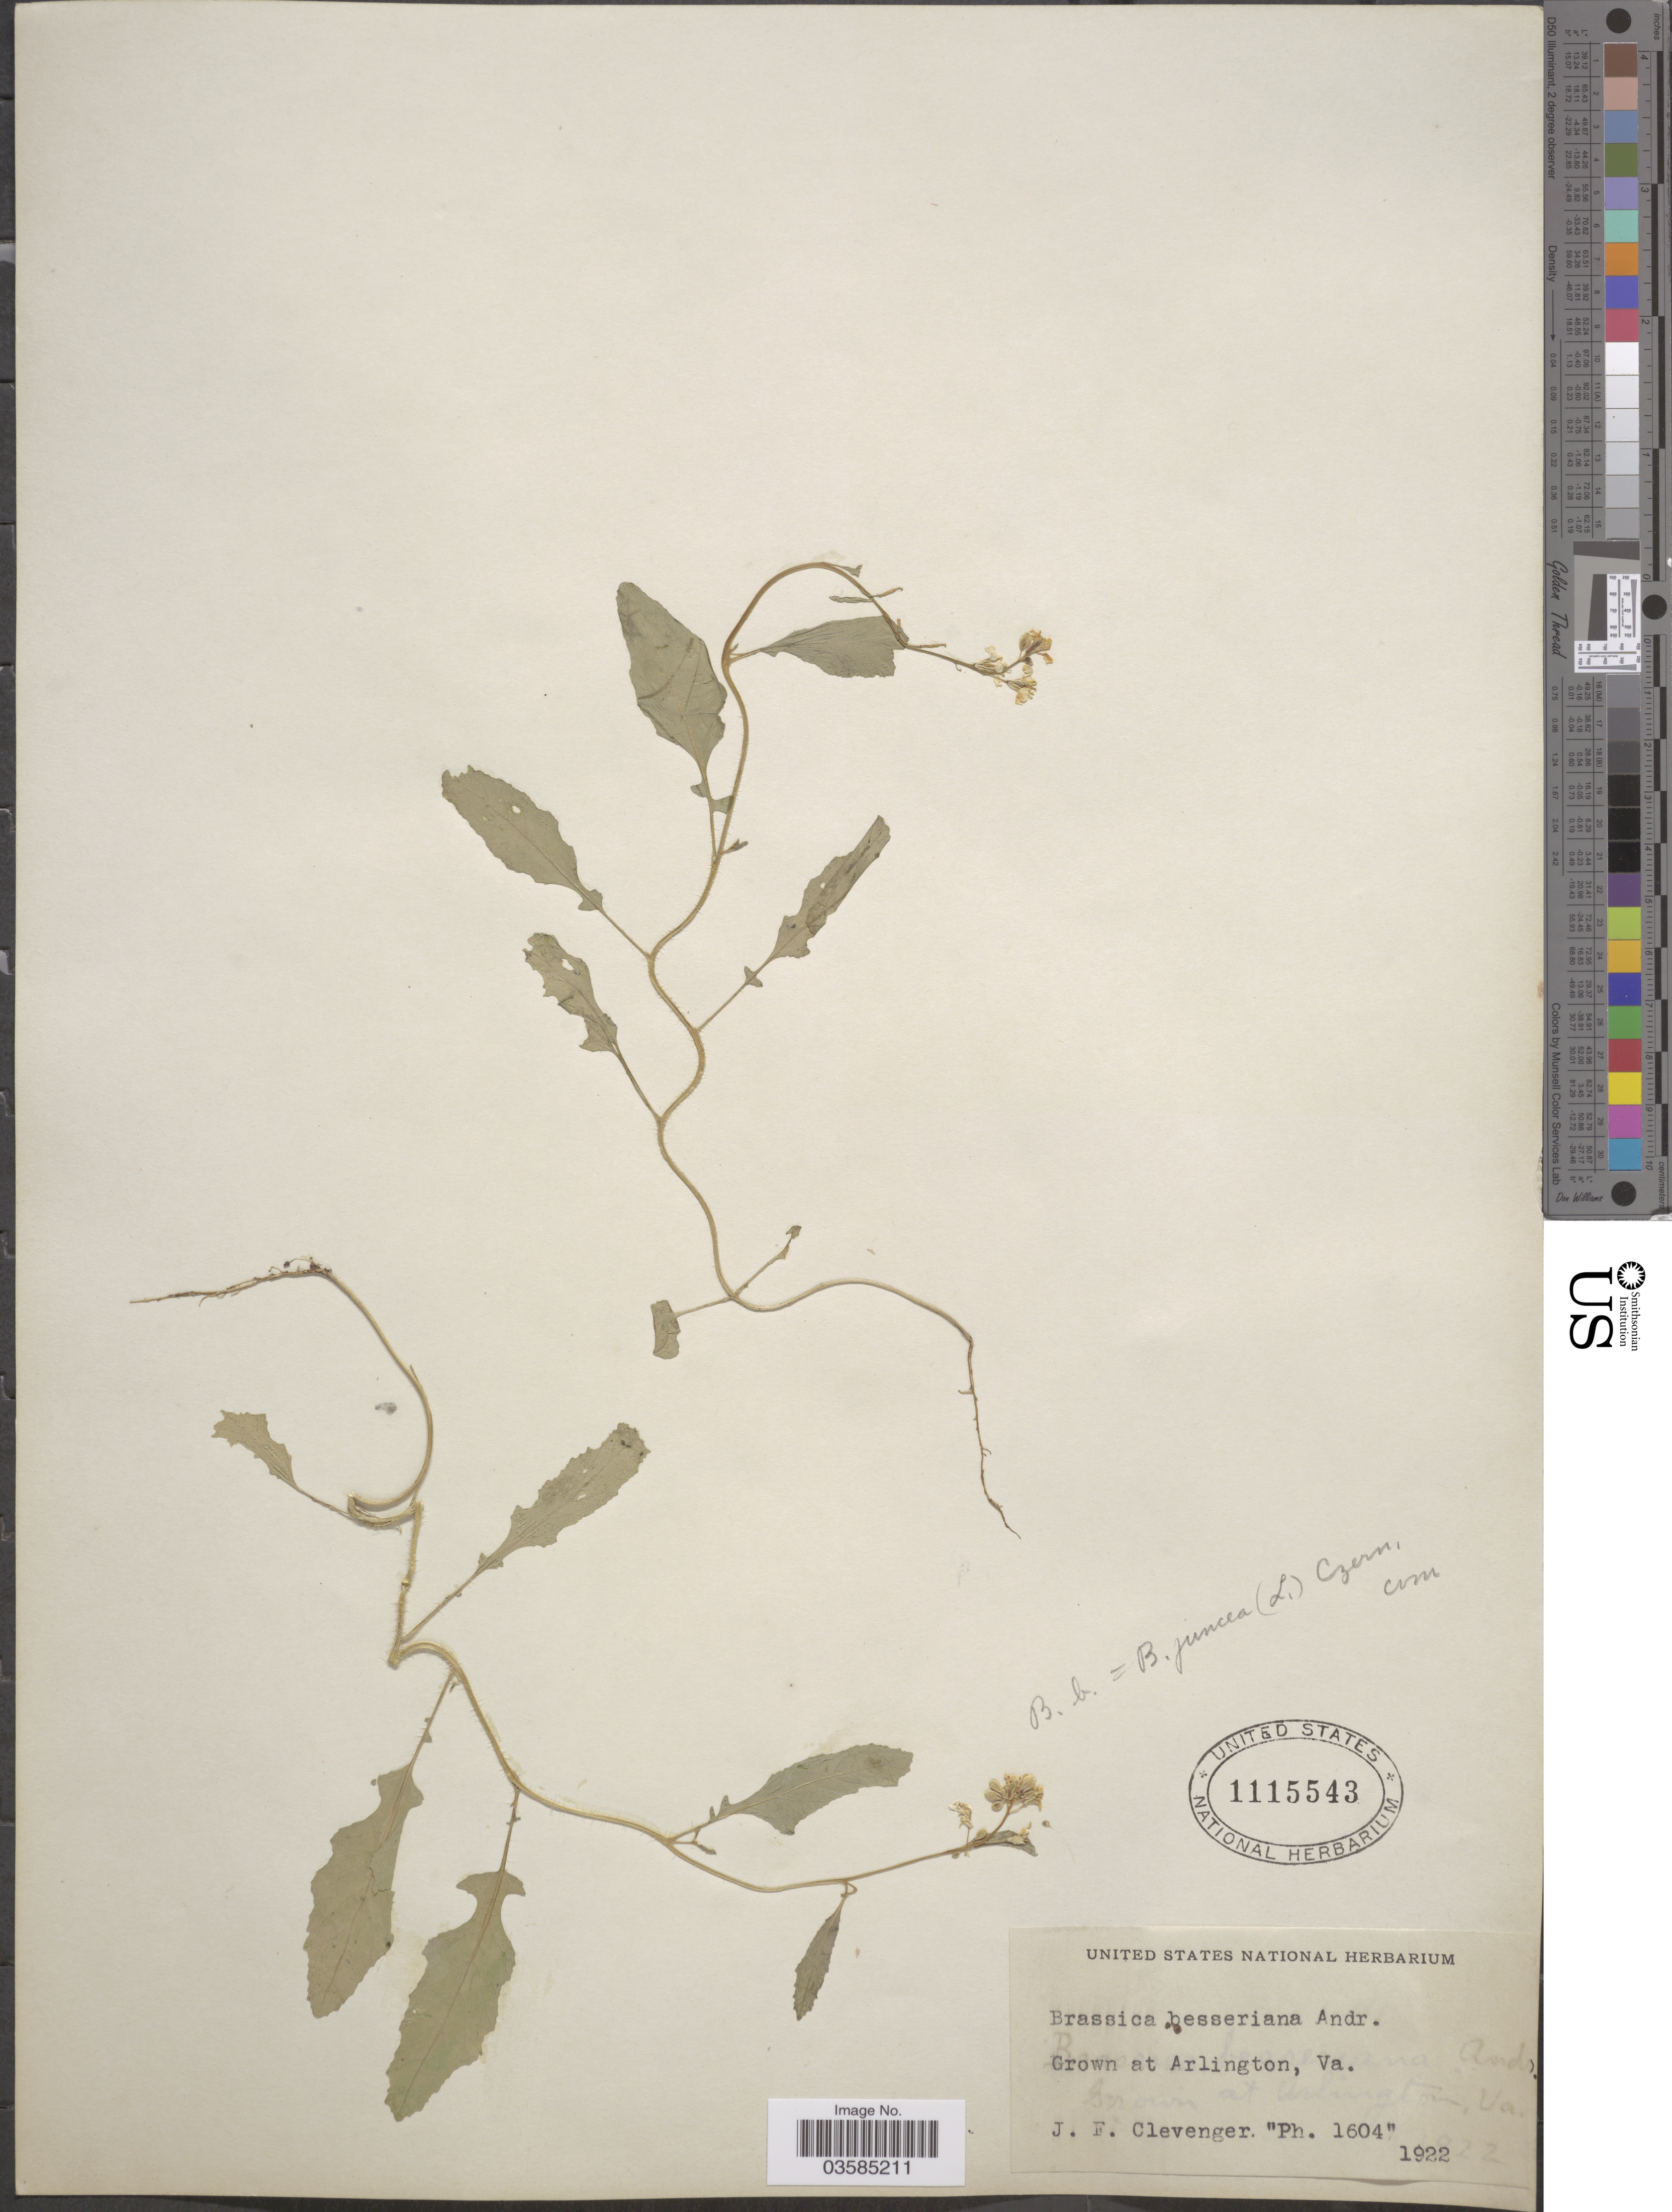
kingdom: Plantae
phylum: Tracheophyta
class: Magnoliopsida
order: Brassicales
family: Brassicaceae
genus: Brassica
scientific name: Brassica juncea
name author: (L.) Czern.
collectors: J. F. Clevenger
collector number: Ph1604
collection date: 1922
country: United States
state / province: Virginia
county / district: Arlington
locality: Arlington.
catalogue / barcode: US 1115543